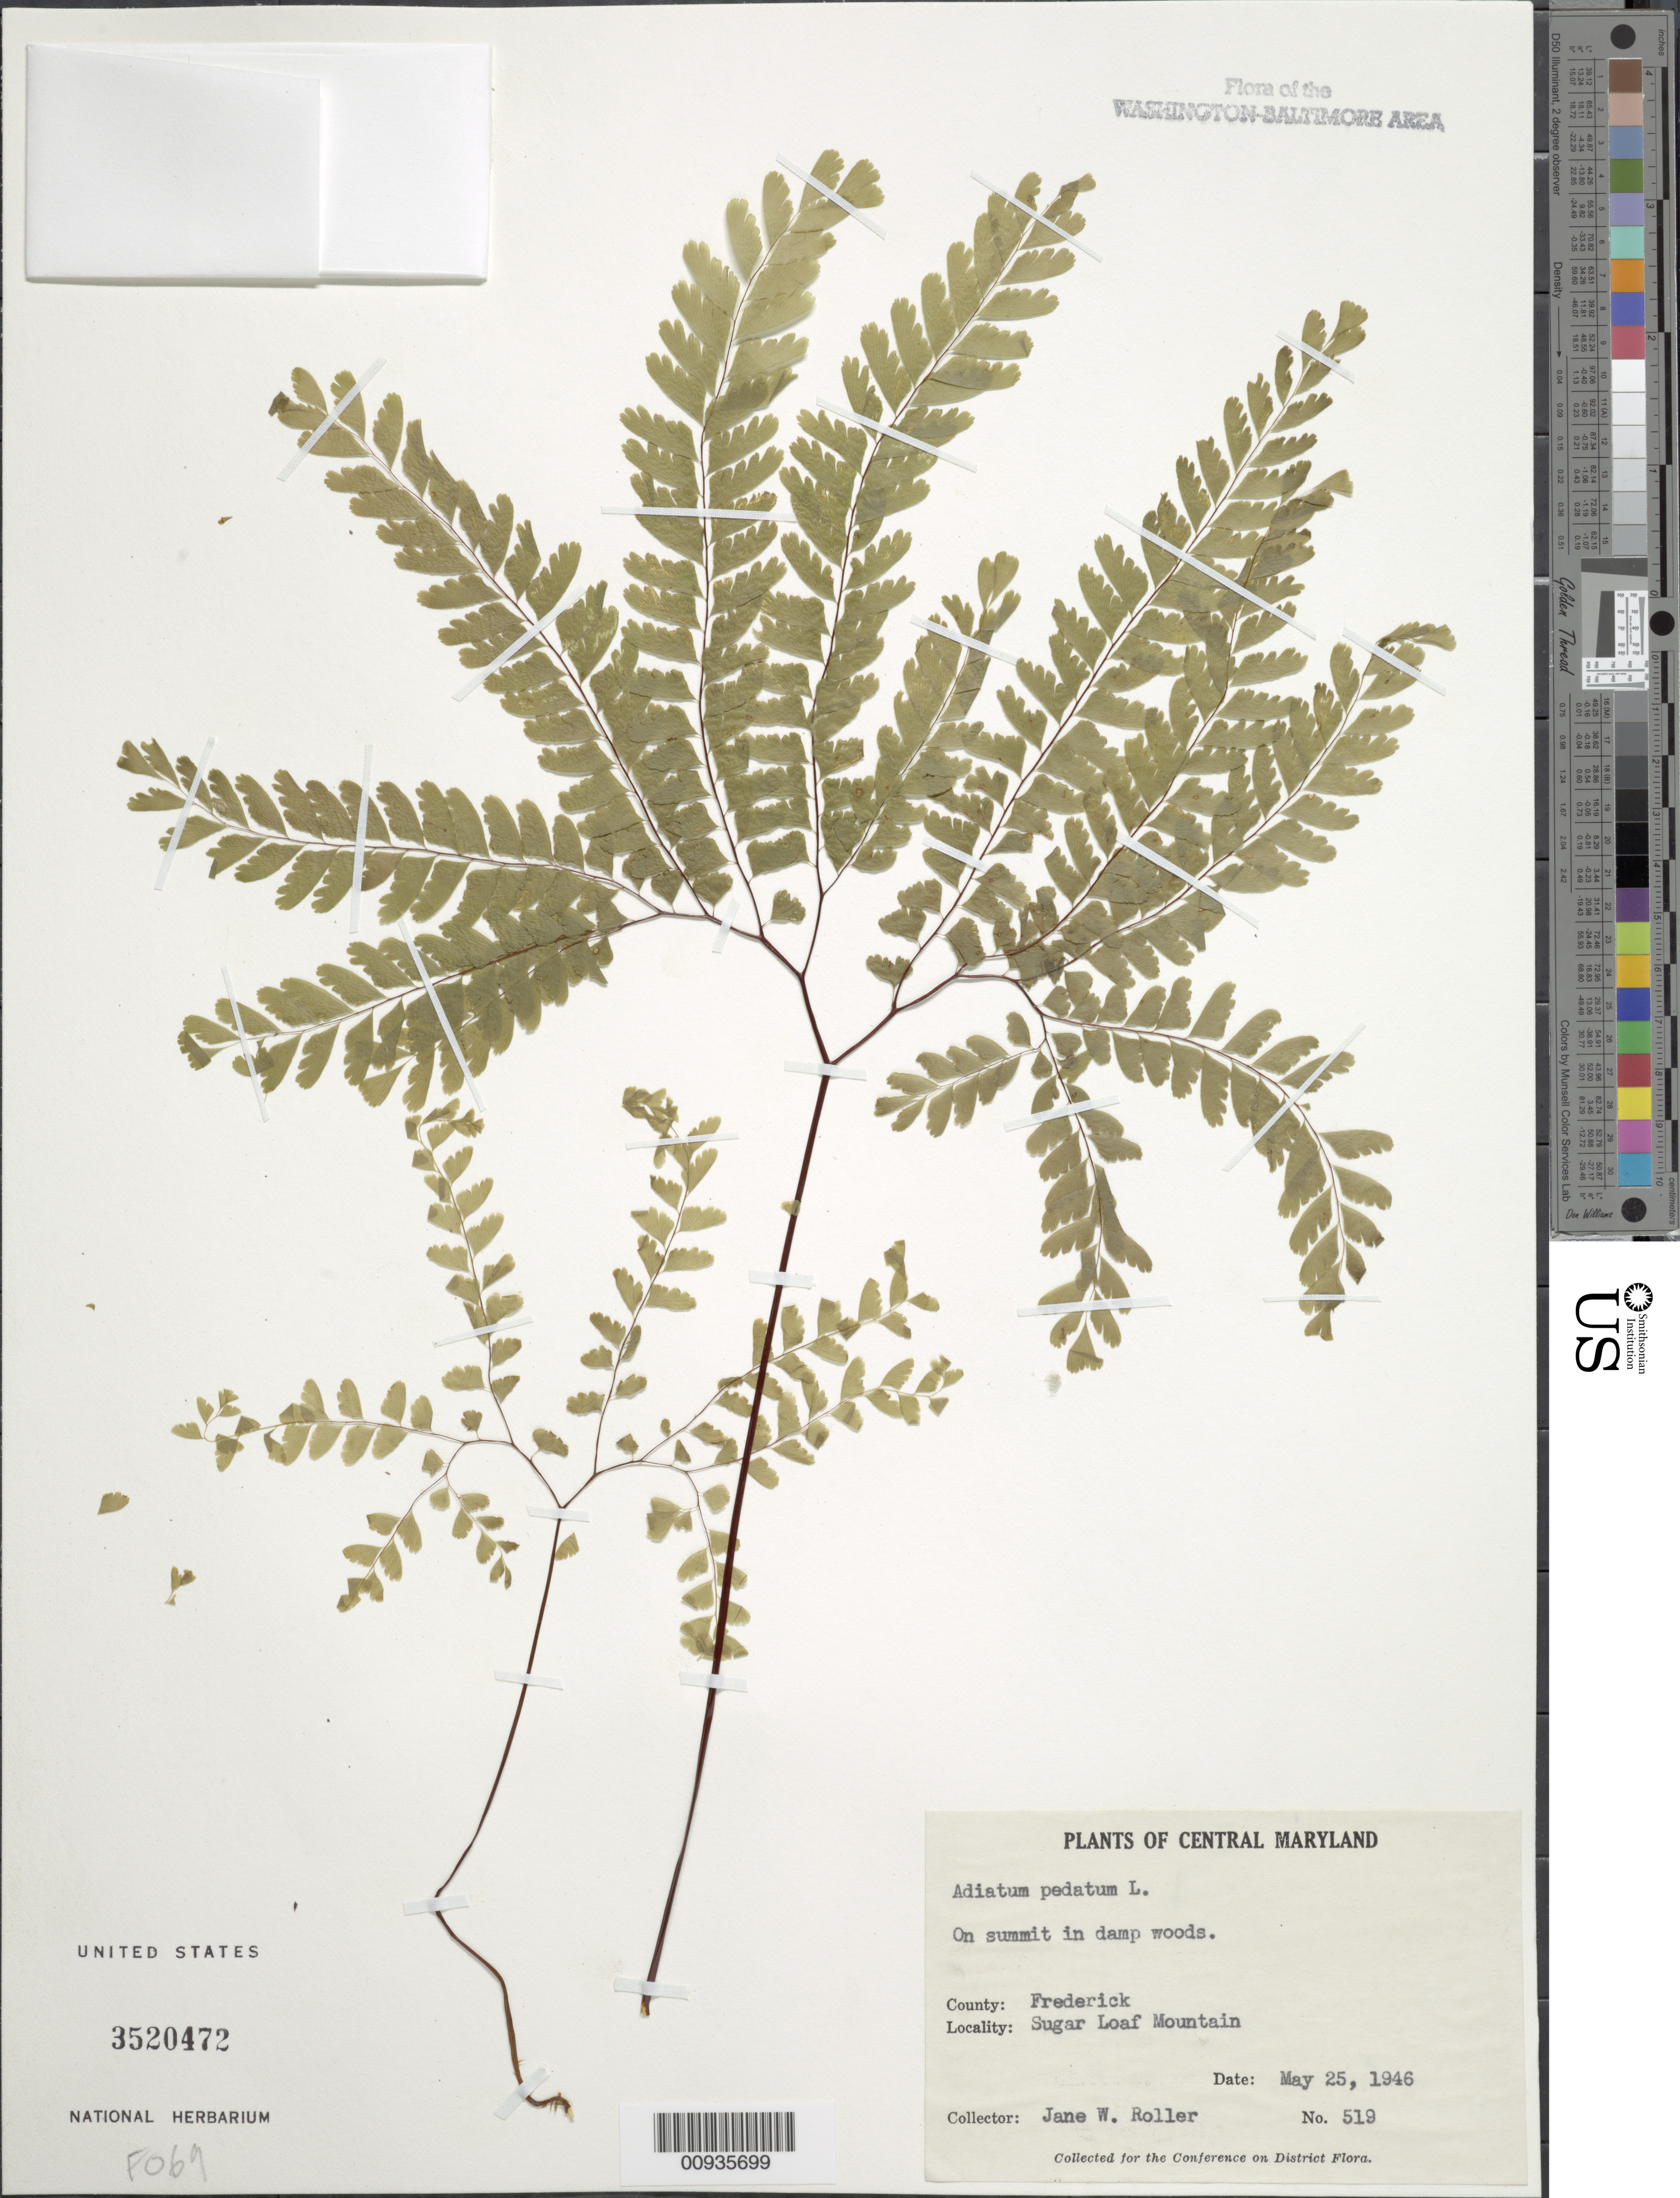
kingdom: Plantae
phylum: Tracheophyta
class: Polypodiopsida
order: Polypodiales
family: Pteridaceae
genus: Adiantum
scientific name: Adiantum pedatum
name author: L.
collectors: J. W. Roller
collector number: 519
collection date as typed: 25 May 1946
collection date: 1946-05-25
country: United States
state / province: Maryland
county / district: Frederick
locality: Sugar Loaf Mountain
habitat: On summit in damp woods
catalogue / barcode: US 3520472